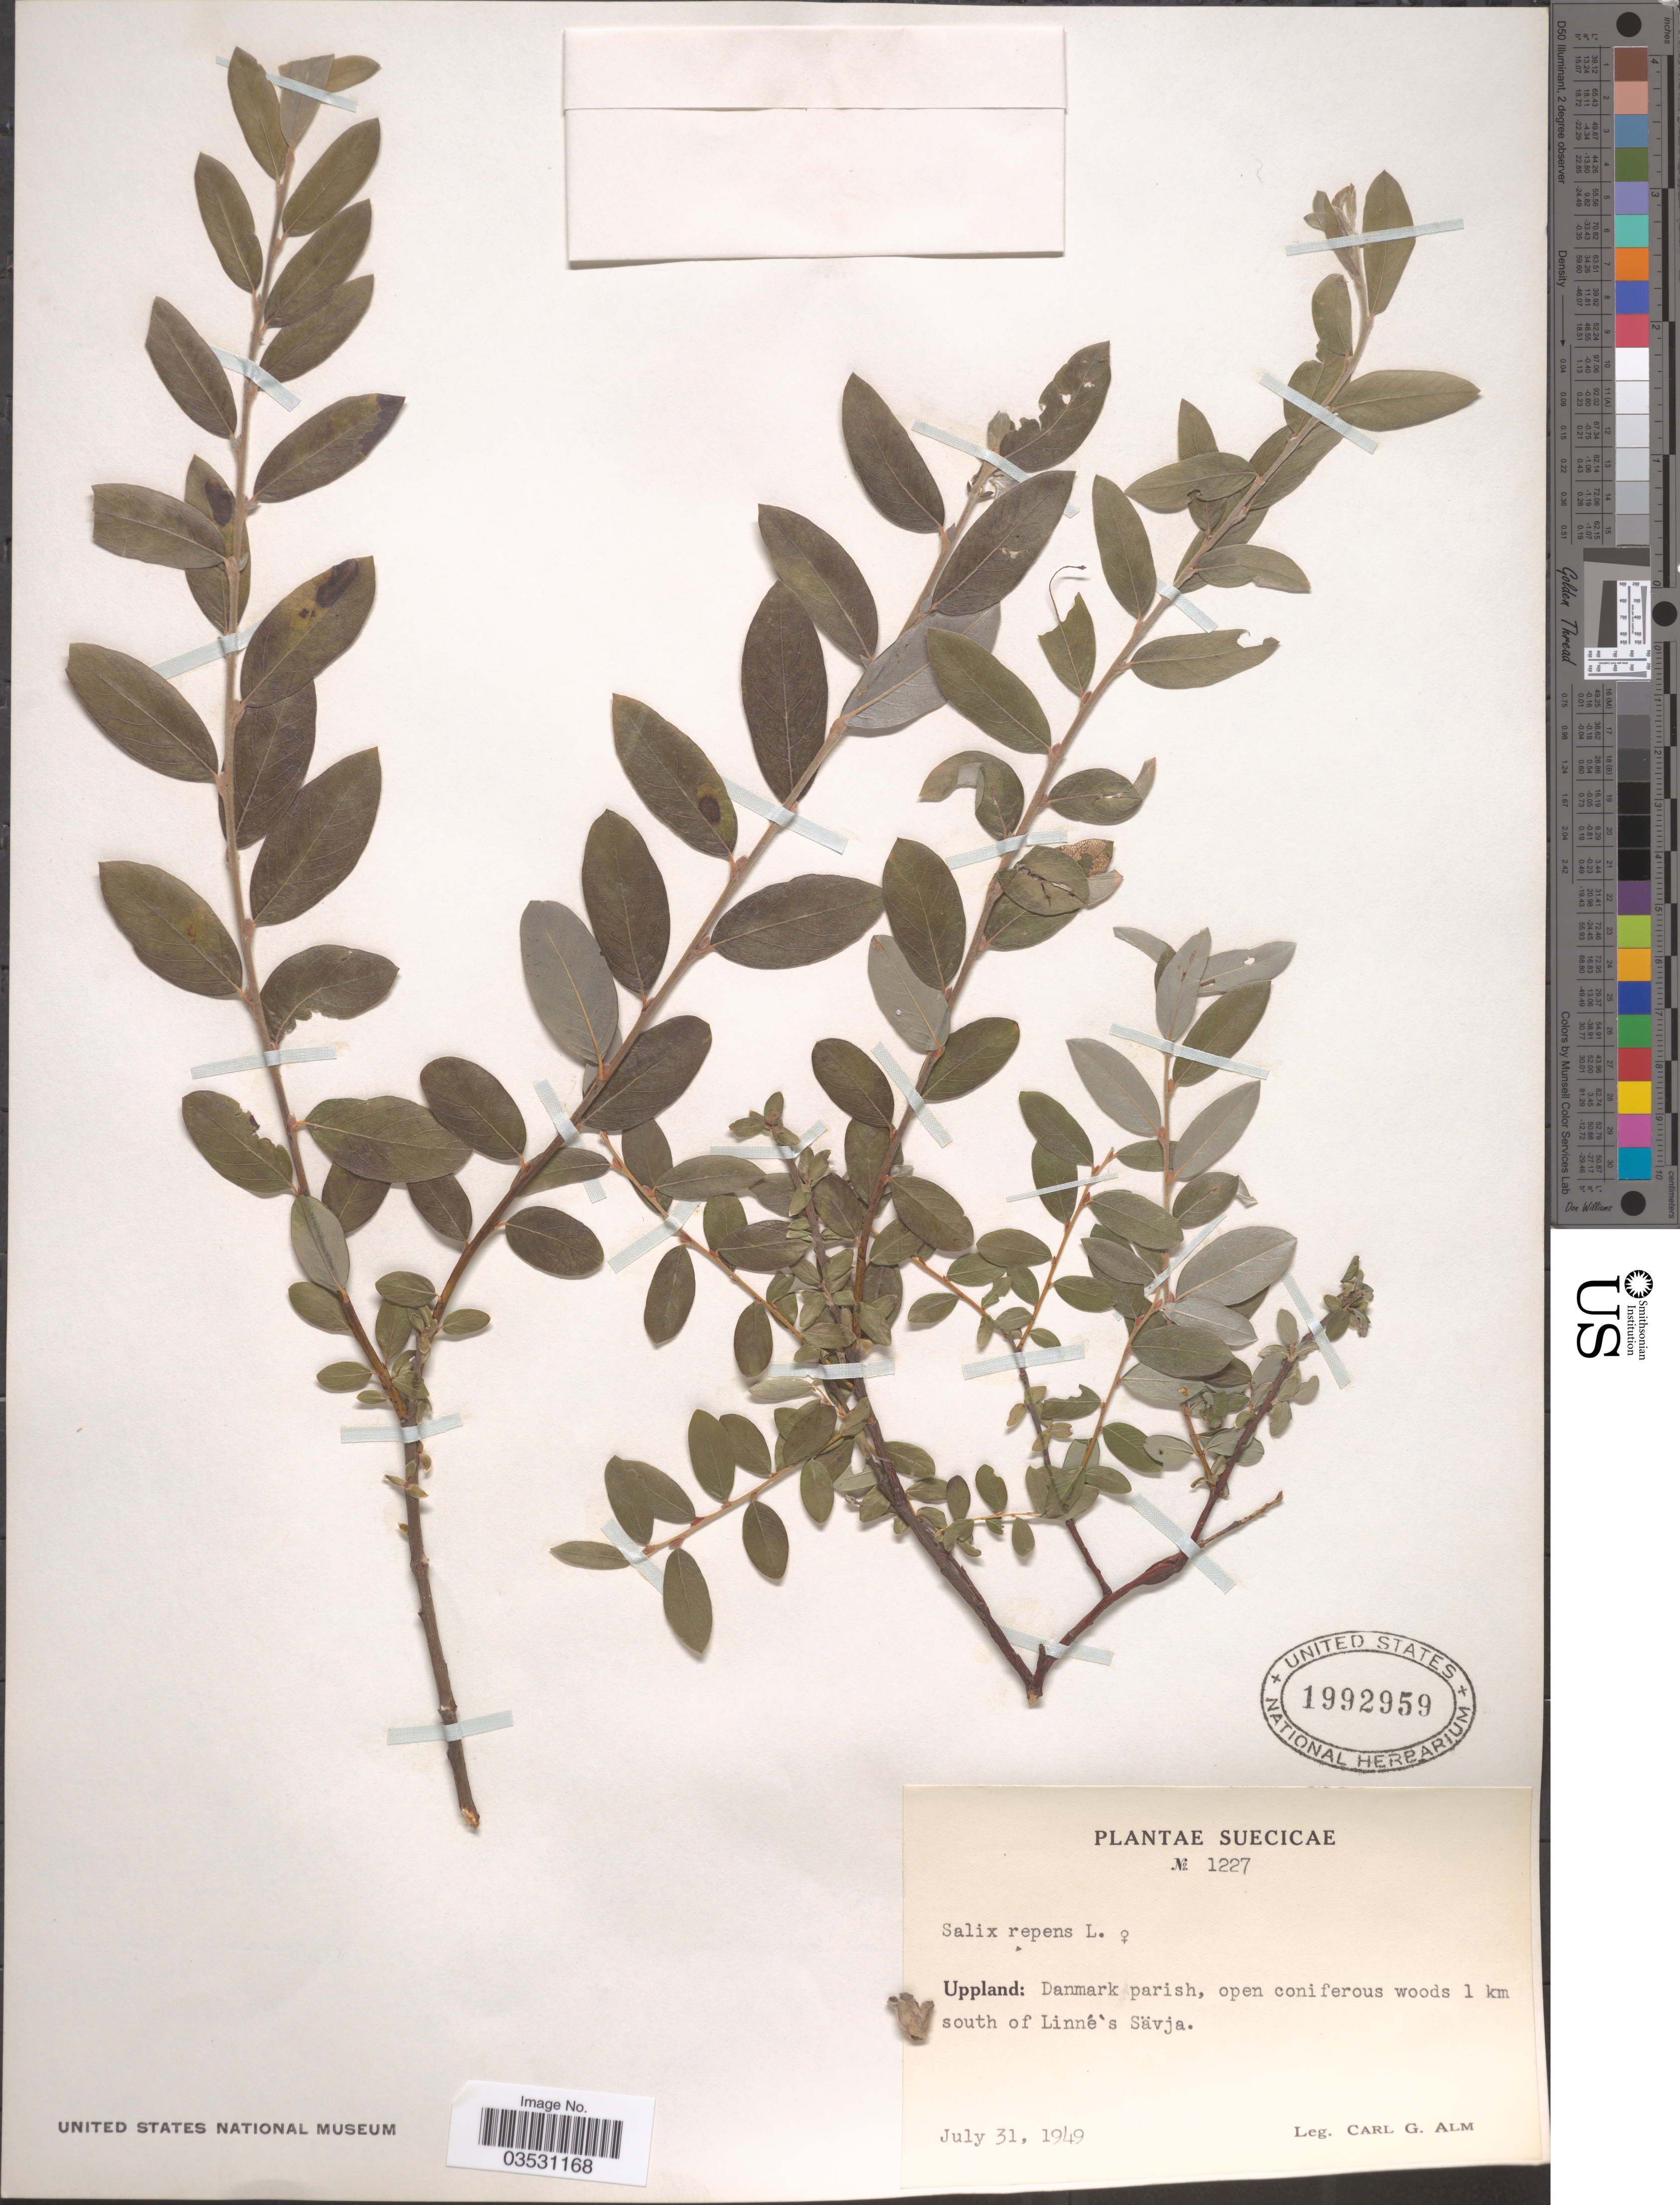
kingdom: Plantae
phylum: Tracheophyta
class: Magnoliopsida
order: Malpighiales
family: Salicaceae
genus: Salix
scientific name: Salix repens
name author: L.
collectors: C. G. Alm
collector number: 1227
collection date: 1949-07-31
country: Denmark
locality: Uppland: Danmark parish, open coniferous woods 1 km south of Linné's Sävja.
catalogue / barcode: US 1992959